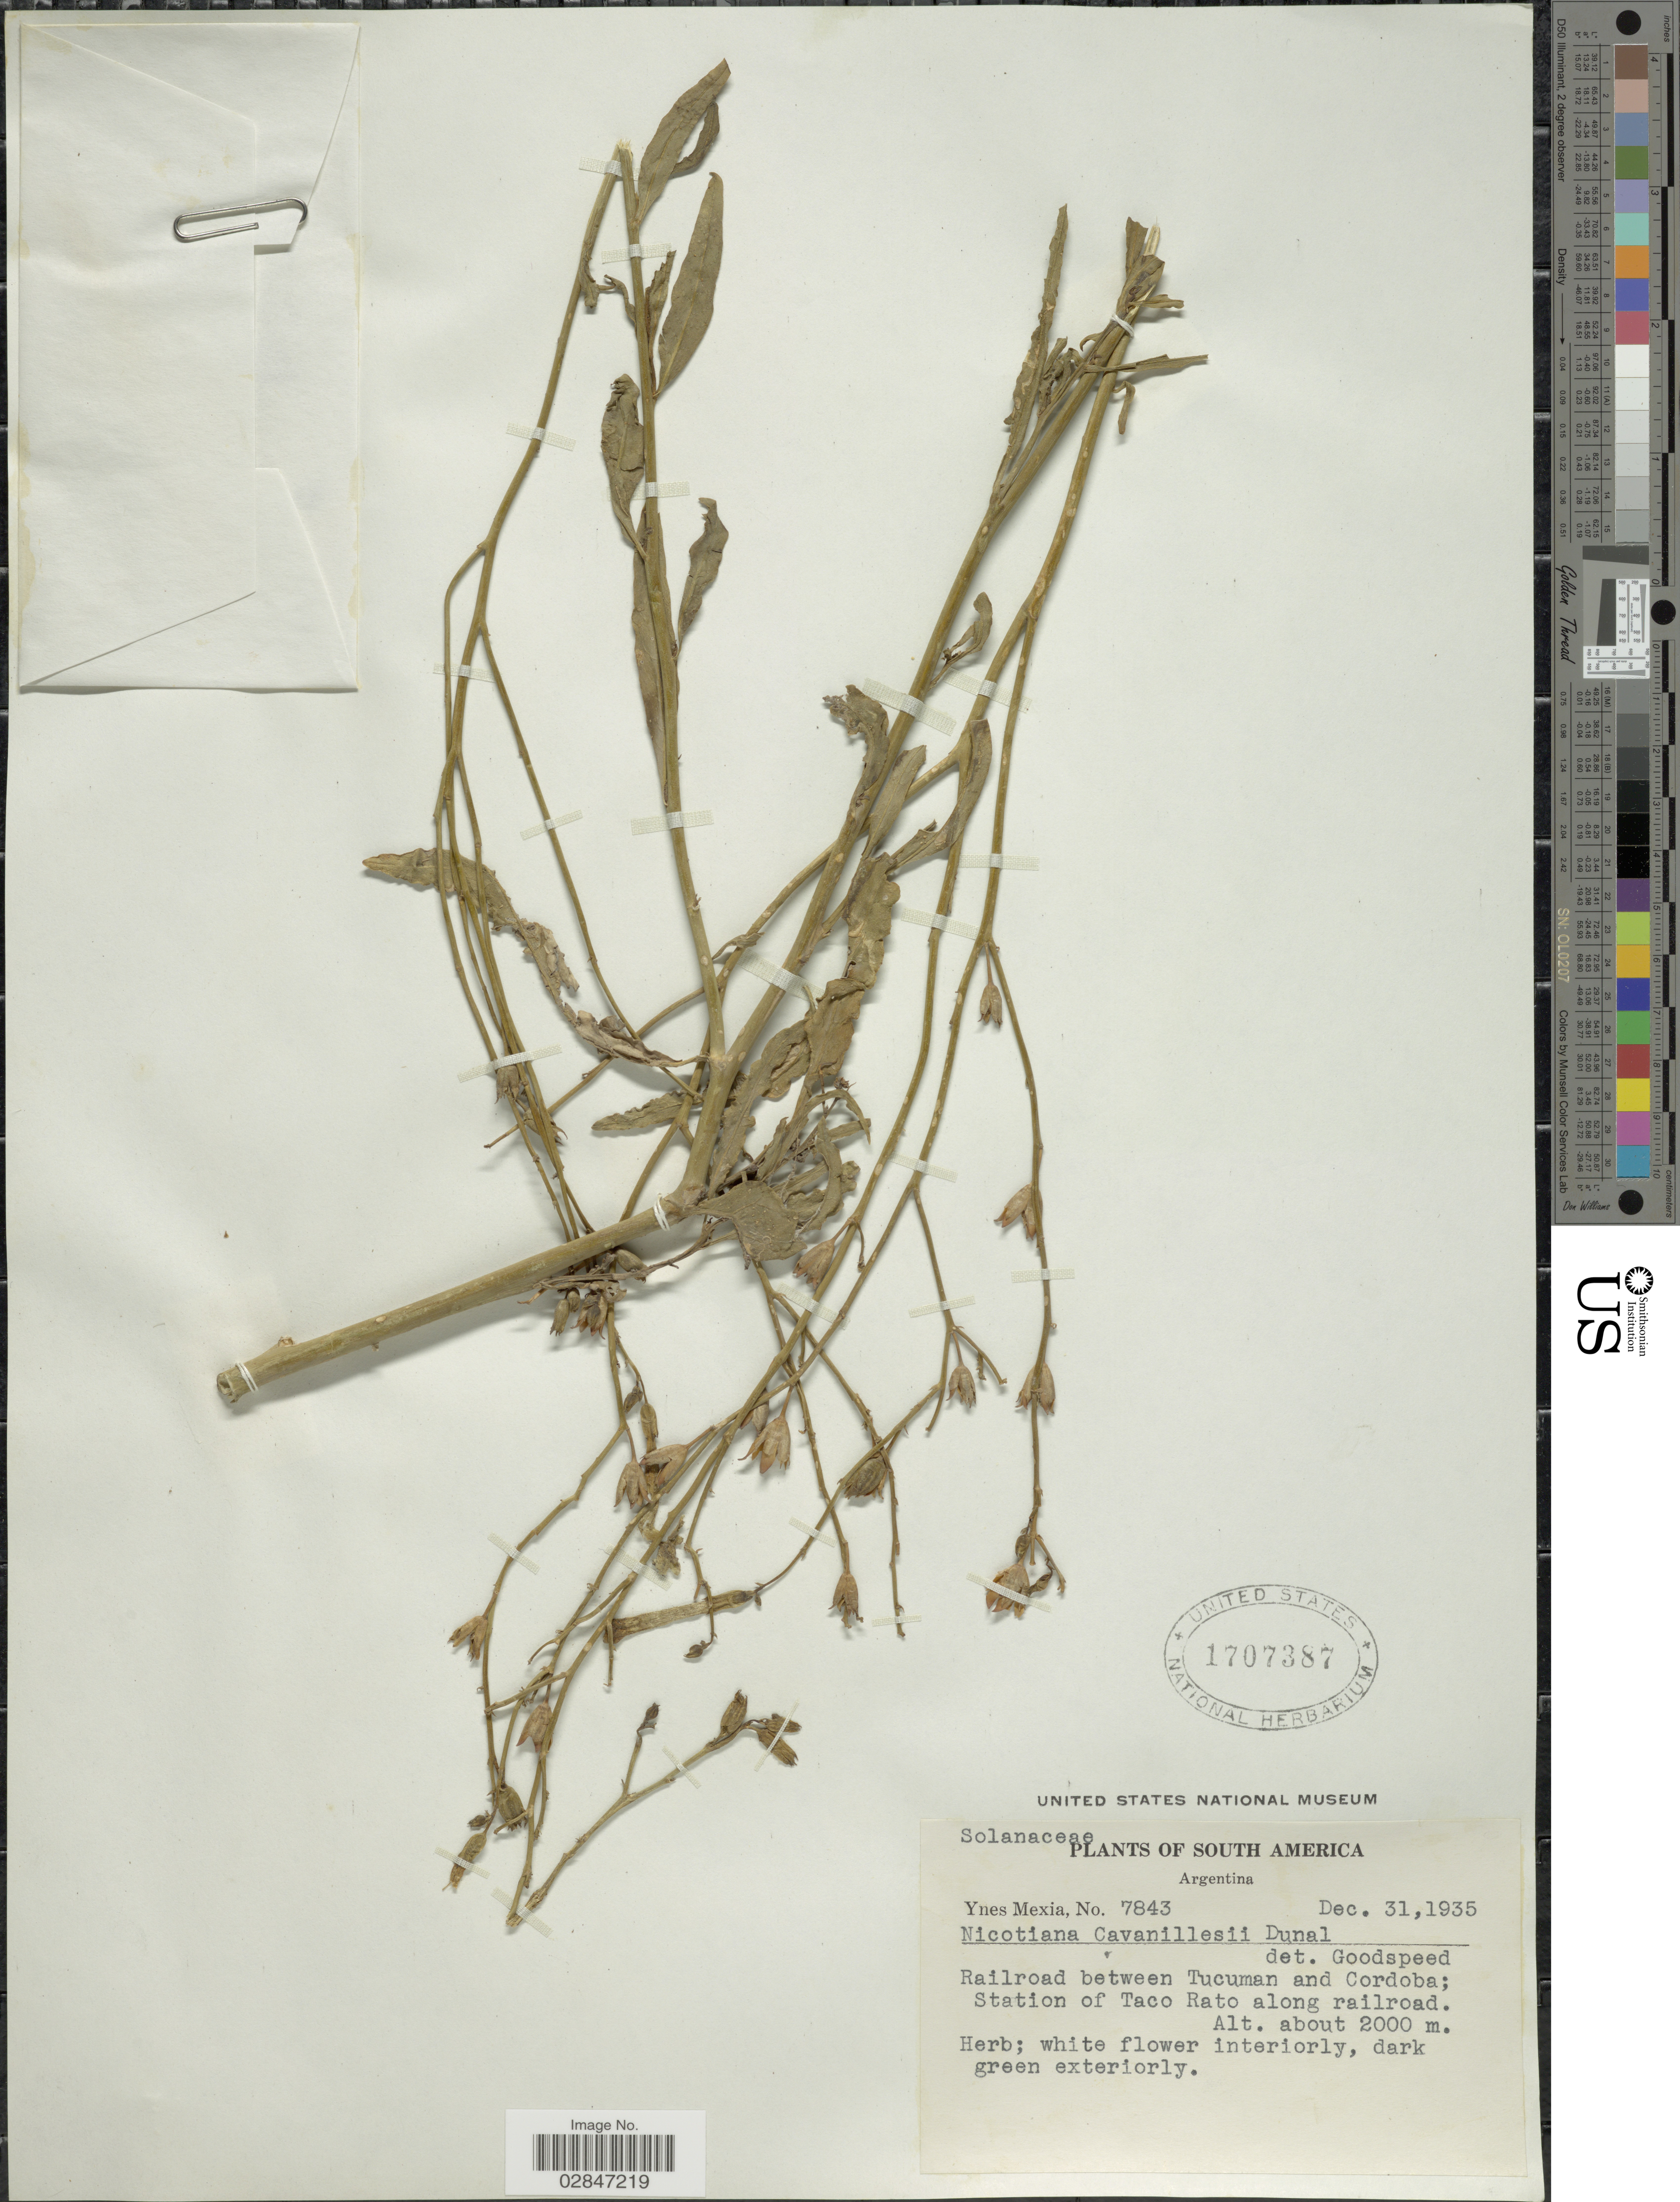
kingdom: Plantae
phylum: Tracheophyta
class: Magnoliopsida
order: Solanales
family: Solanaceae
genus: Nicotiana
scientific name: Nicotiana plumbaginifolia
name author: Viv.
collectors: Y. Mexia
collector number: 7843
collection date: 1935-12-31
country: Argentina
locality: Railroad between Tucuman and Cordoba, Station of Taco Rato along railroad.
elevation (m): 2000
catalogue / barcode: US 1707387